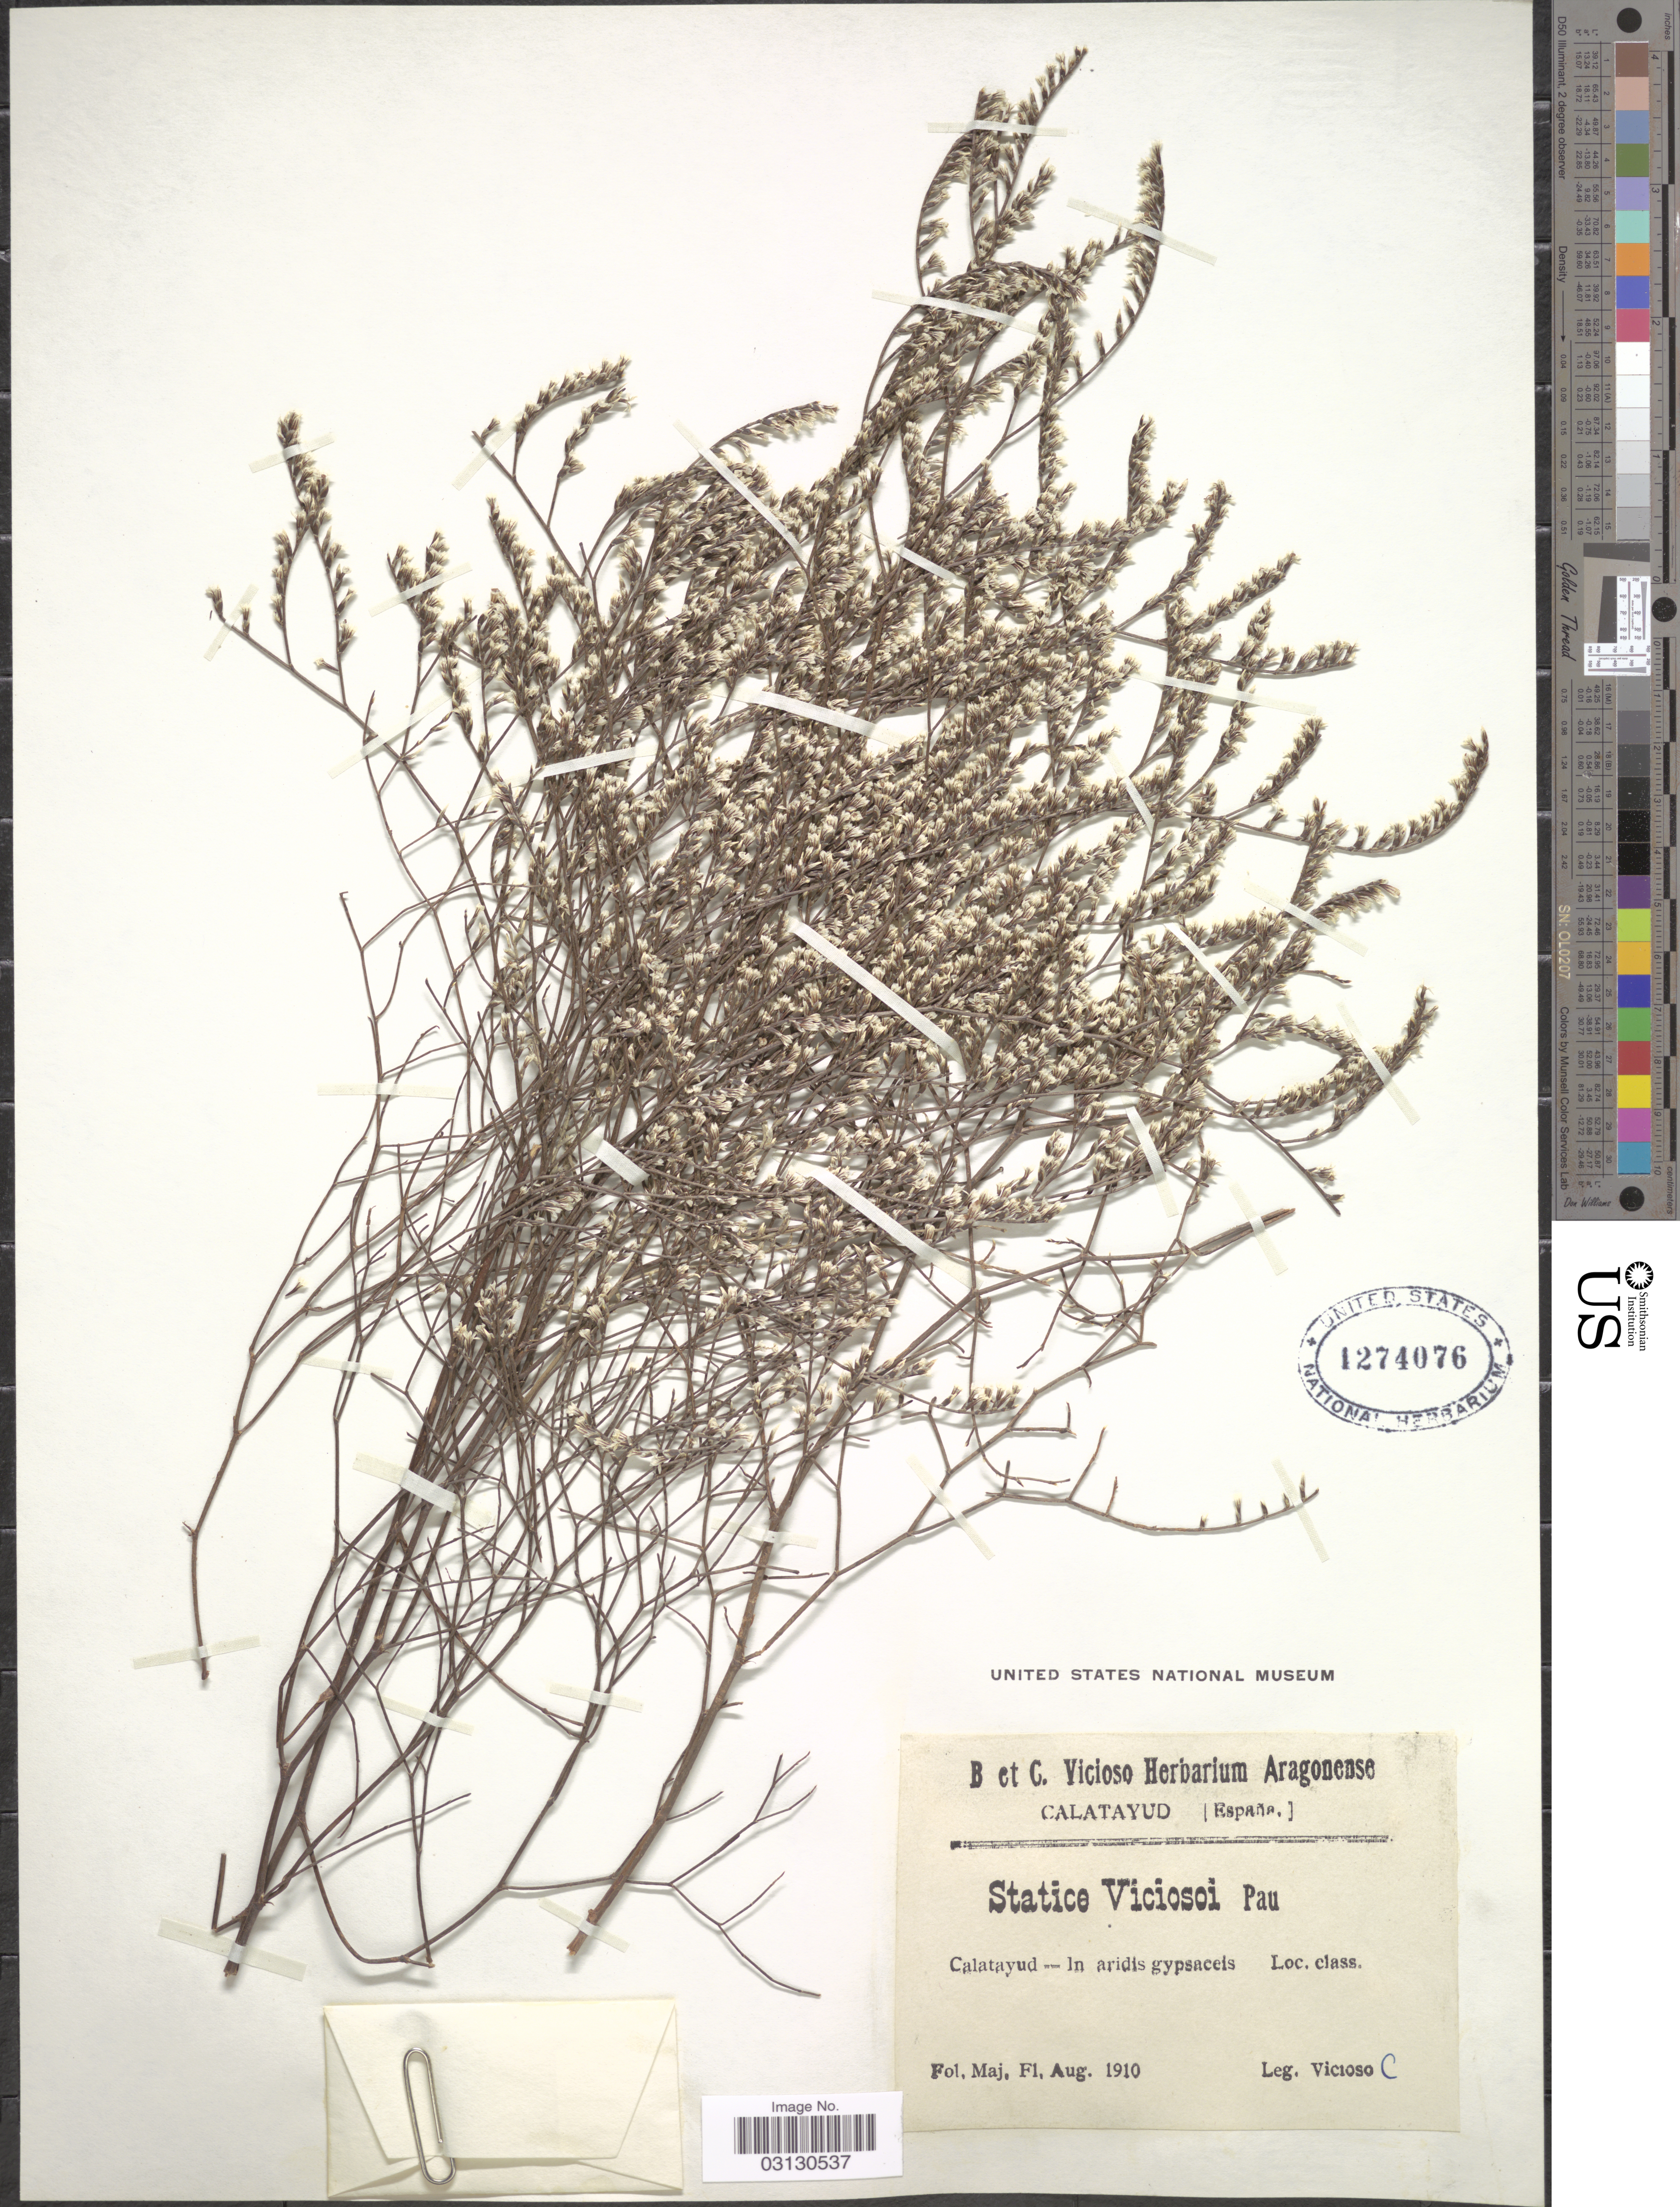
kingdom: Plantae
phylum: Tracheophyta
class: Magnoliopsida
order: Caryophyllales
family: Plumbaginaceae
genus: Limonium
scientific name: Limonium viciosoi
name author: (Pau) Erben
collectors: C. Vicioso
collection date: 1910-05/1910-08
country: Spain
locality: Calatayud - In aridis gypsaceis.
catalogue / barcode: US 1274076